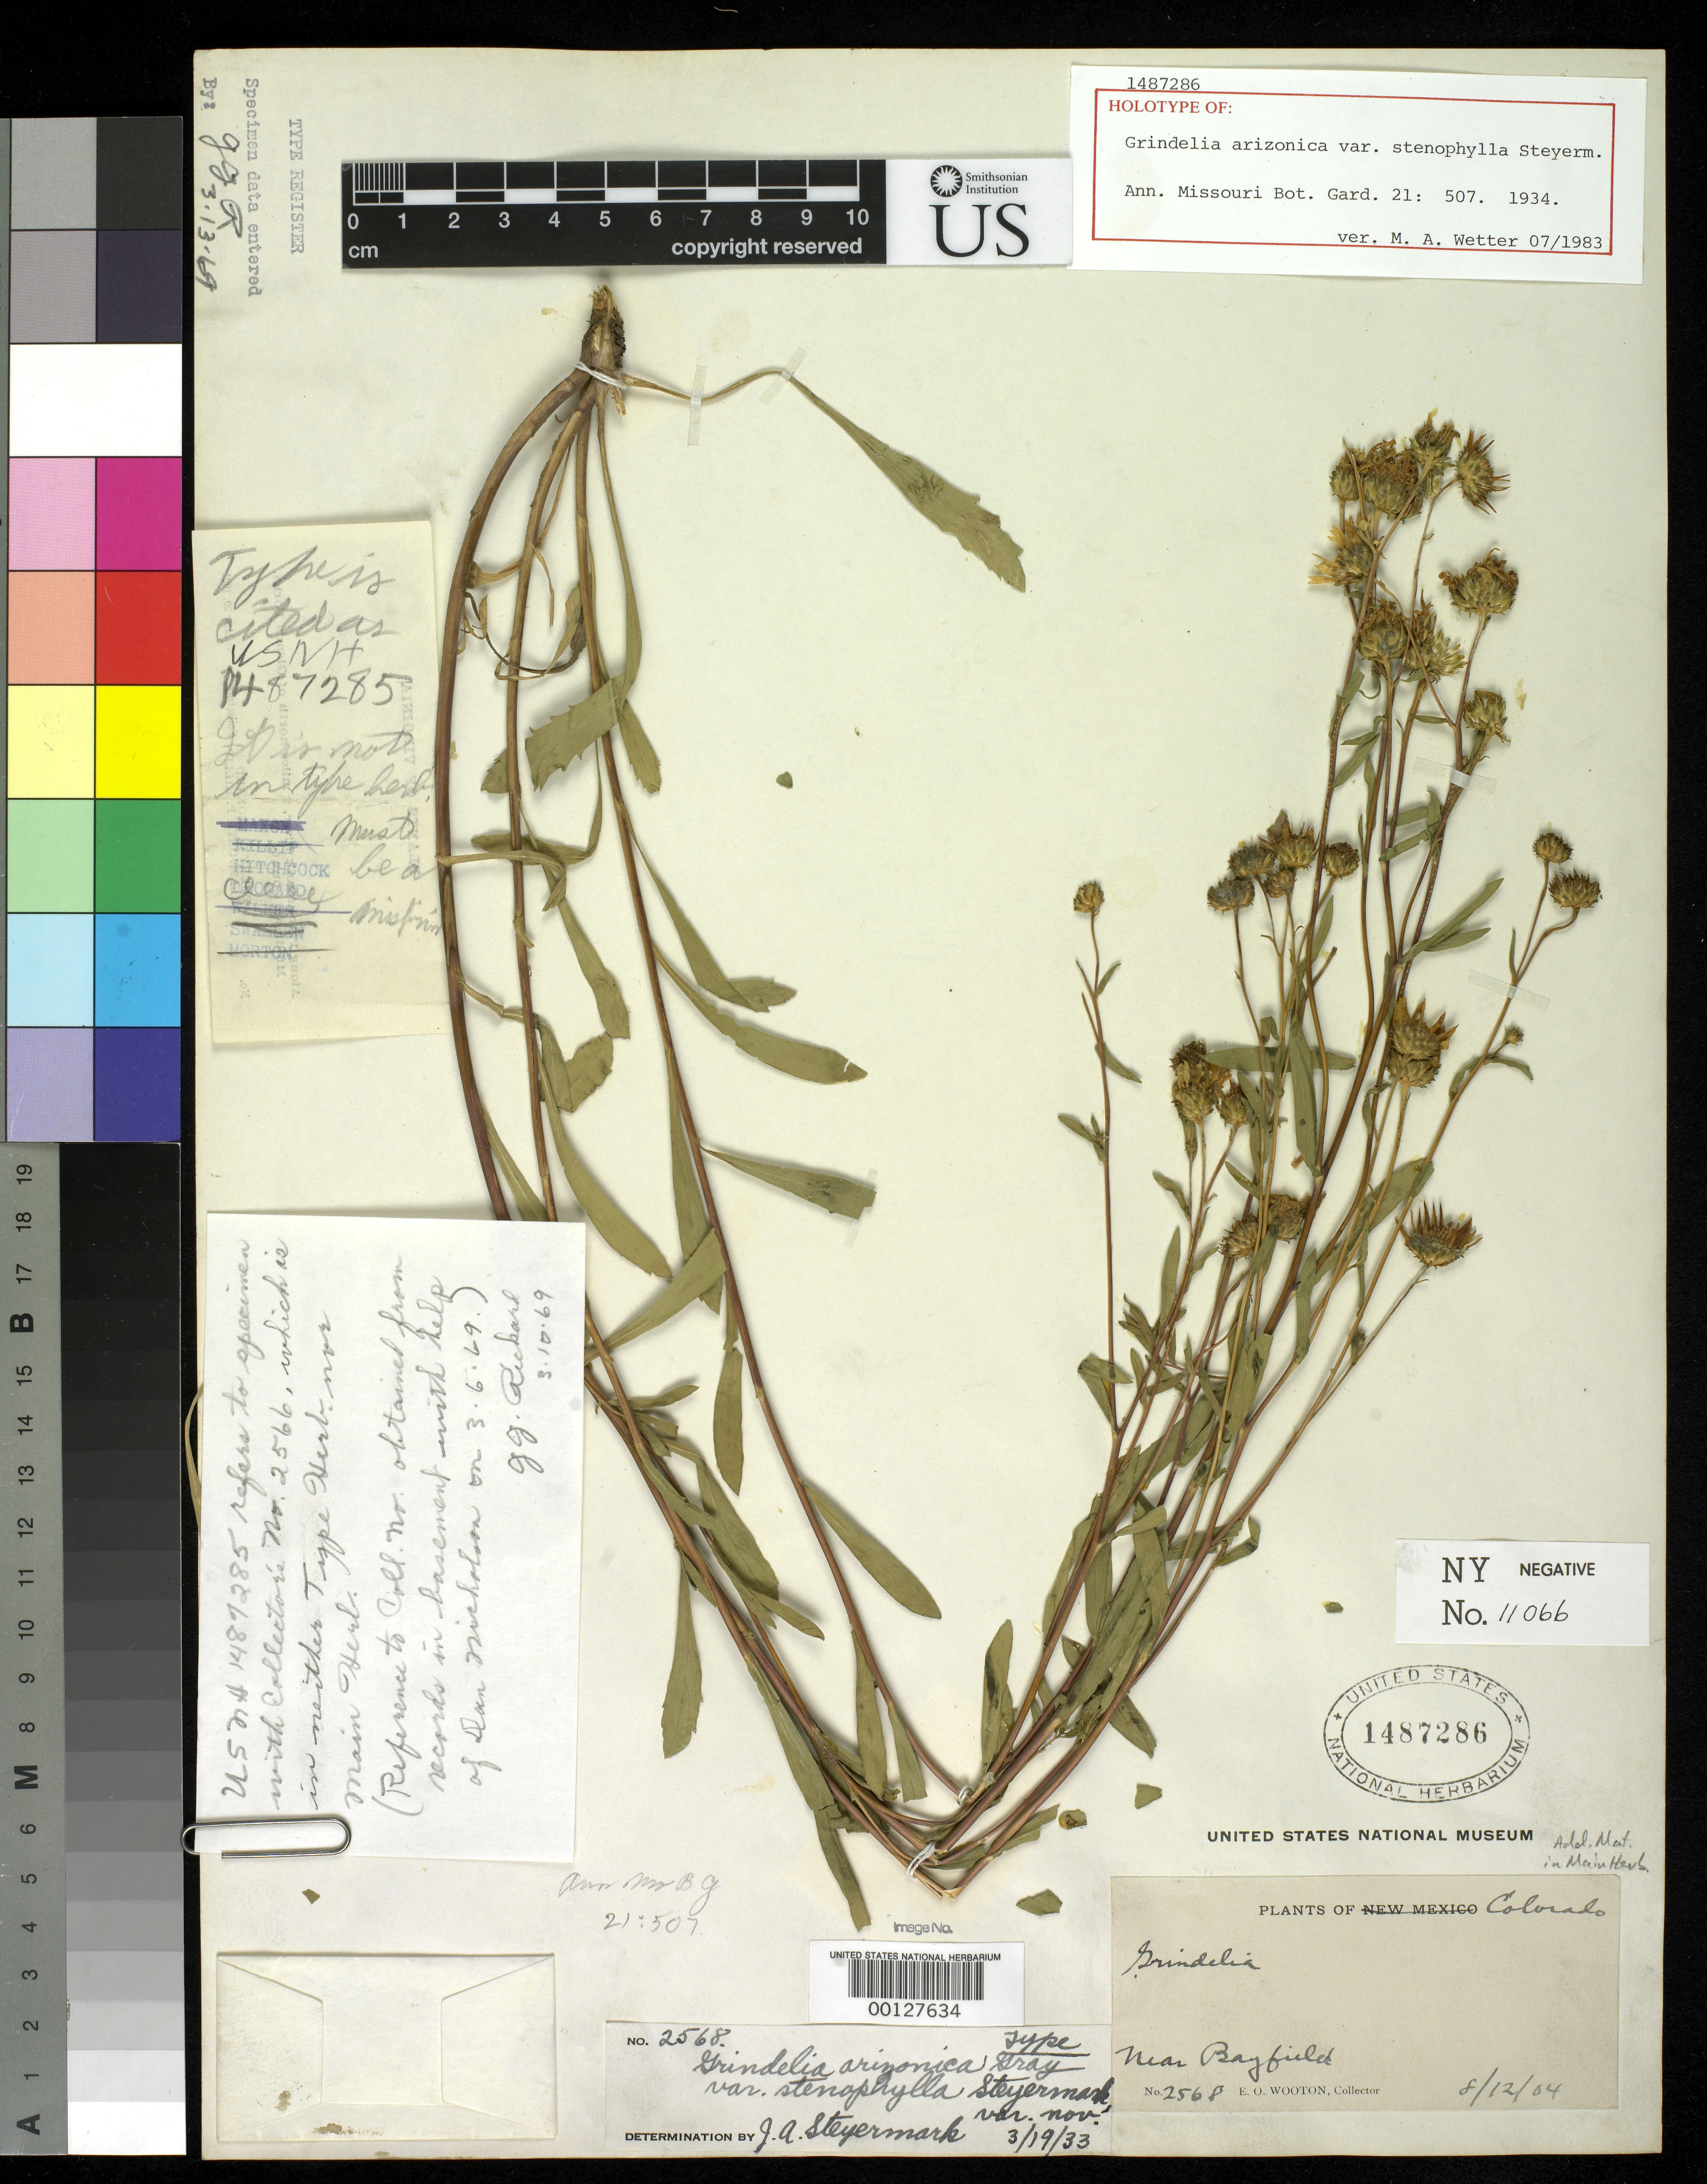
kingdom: Plantae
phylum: Tracheophyta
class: Magnoliopsida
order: Asterales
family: Asteraceae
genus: Grindelia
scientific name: Grindelia arizonica var. stenophylla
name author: Steyerm.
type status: Holotype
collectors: E. O. Wooton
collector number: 2568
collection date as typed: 12 Aug 1904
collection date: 1904-08-12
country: United States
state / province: Colorado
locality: Bayfield.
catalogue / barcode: US 1487286